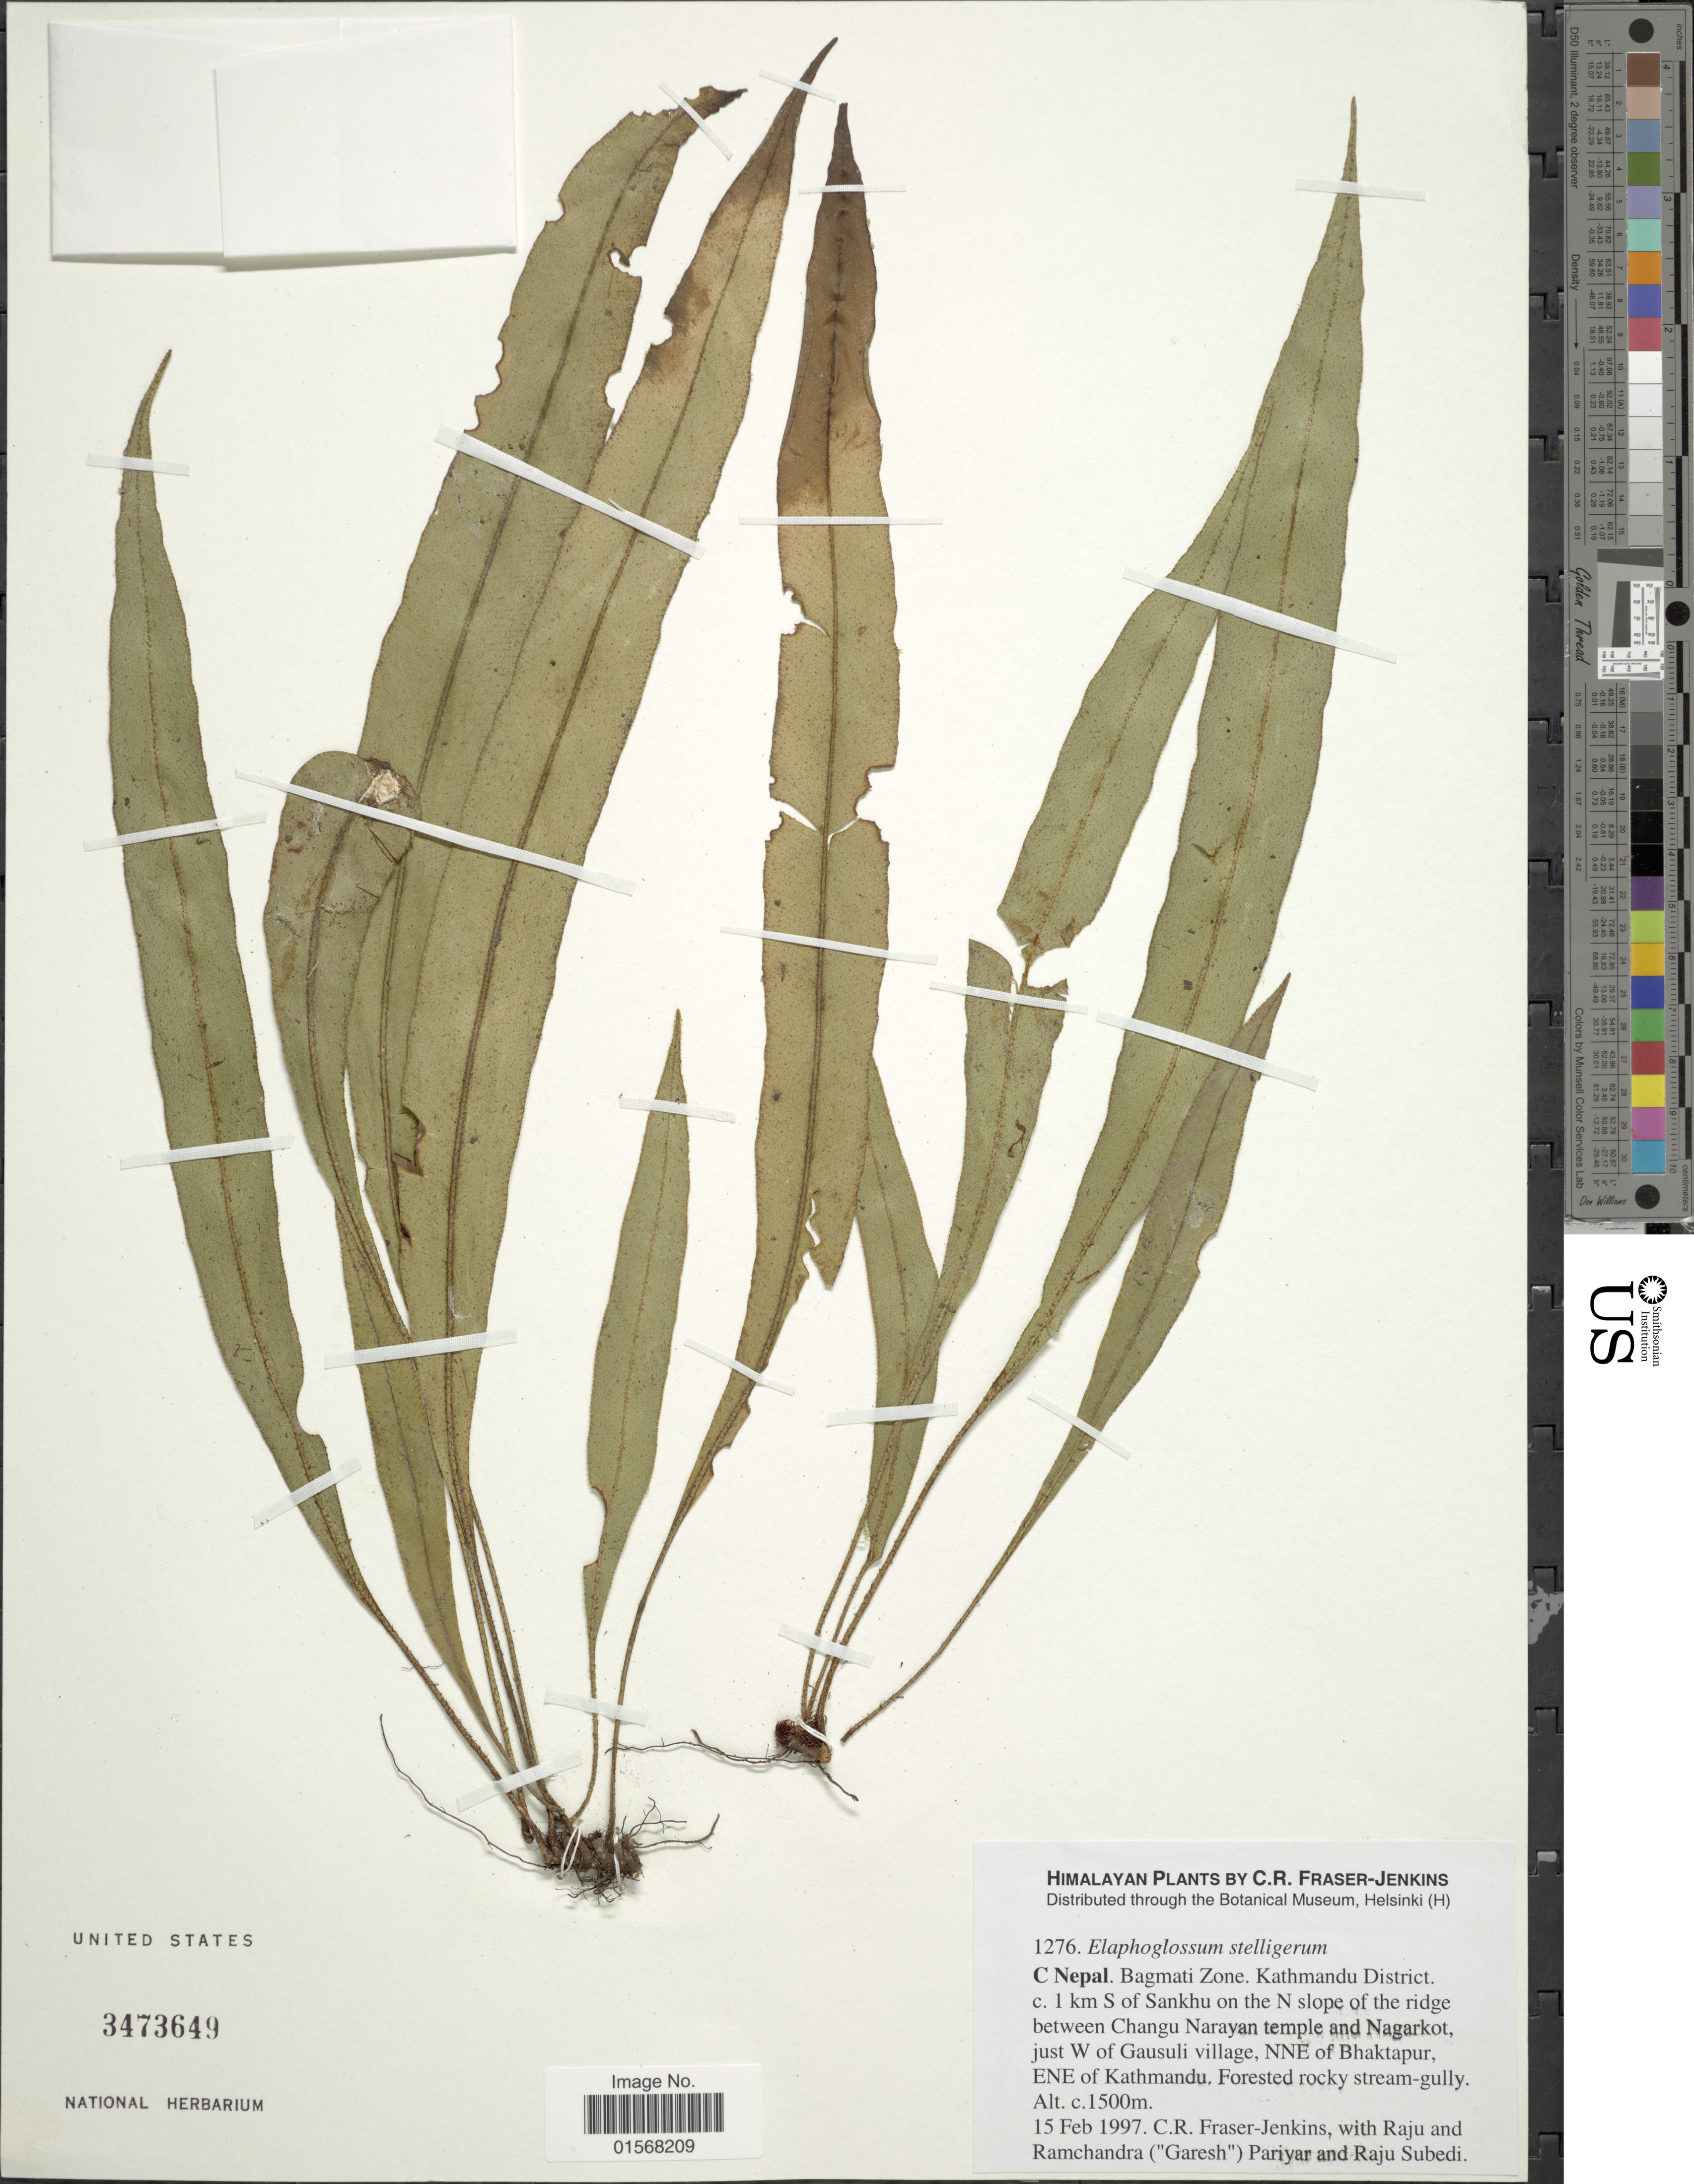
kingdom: Plantae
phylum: Tracheophyta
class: Polypodiopsida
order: Polypodiales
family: Dryopteridaceae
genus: Elaphoglossum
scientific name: Elaphoglossum stelligerum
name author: (Wall. ex Baker) T. Moore ex Alston & Bonner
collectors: C. R. Fraser-Jenkins, R. Pariyar, G. Pariyar & R. Subedi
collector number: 1276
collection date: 1997-02-15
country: Nepal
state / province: Bagmati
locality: C. Nepal, Bagmati Zone, Kathmandu District, c. 1 Km S of Sankhu on the N slope of the ridge between Changu Narayan temple and Nagarkot, just W of Gausuli village, NNE of Bhaktapur, ENE of Kathmandu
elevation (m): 1500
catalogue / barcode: US 3473649